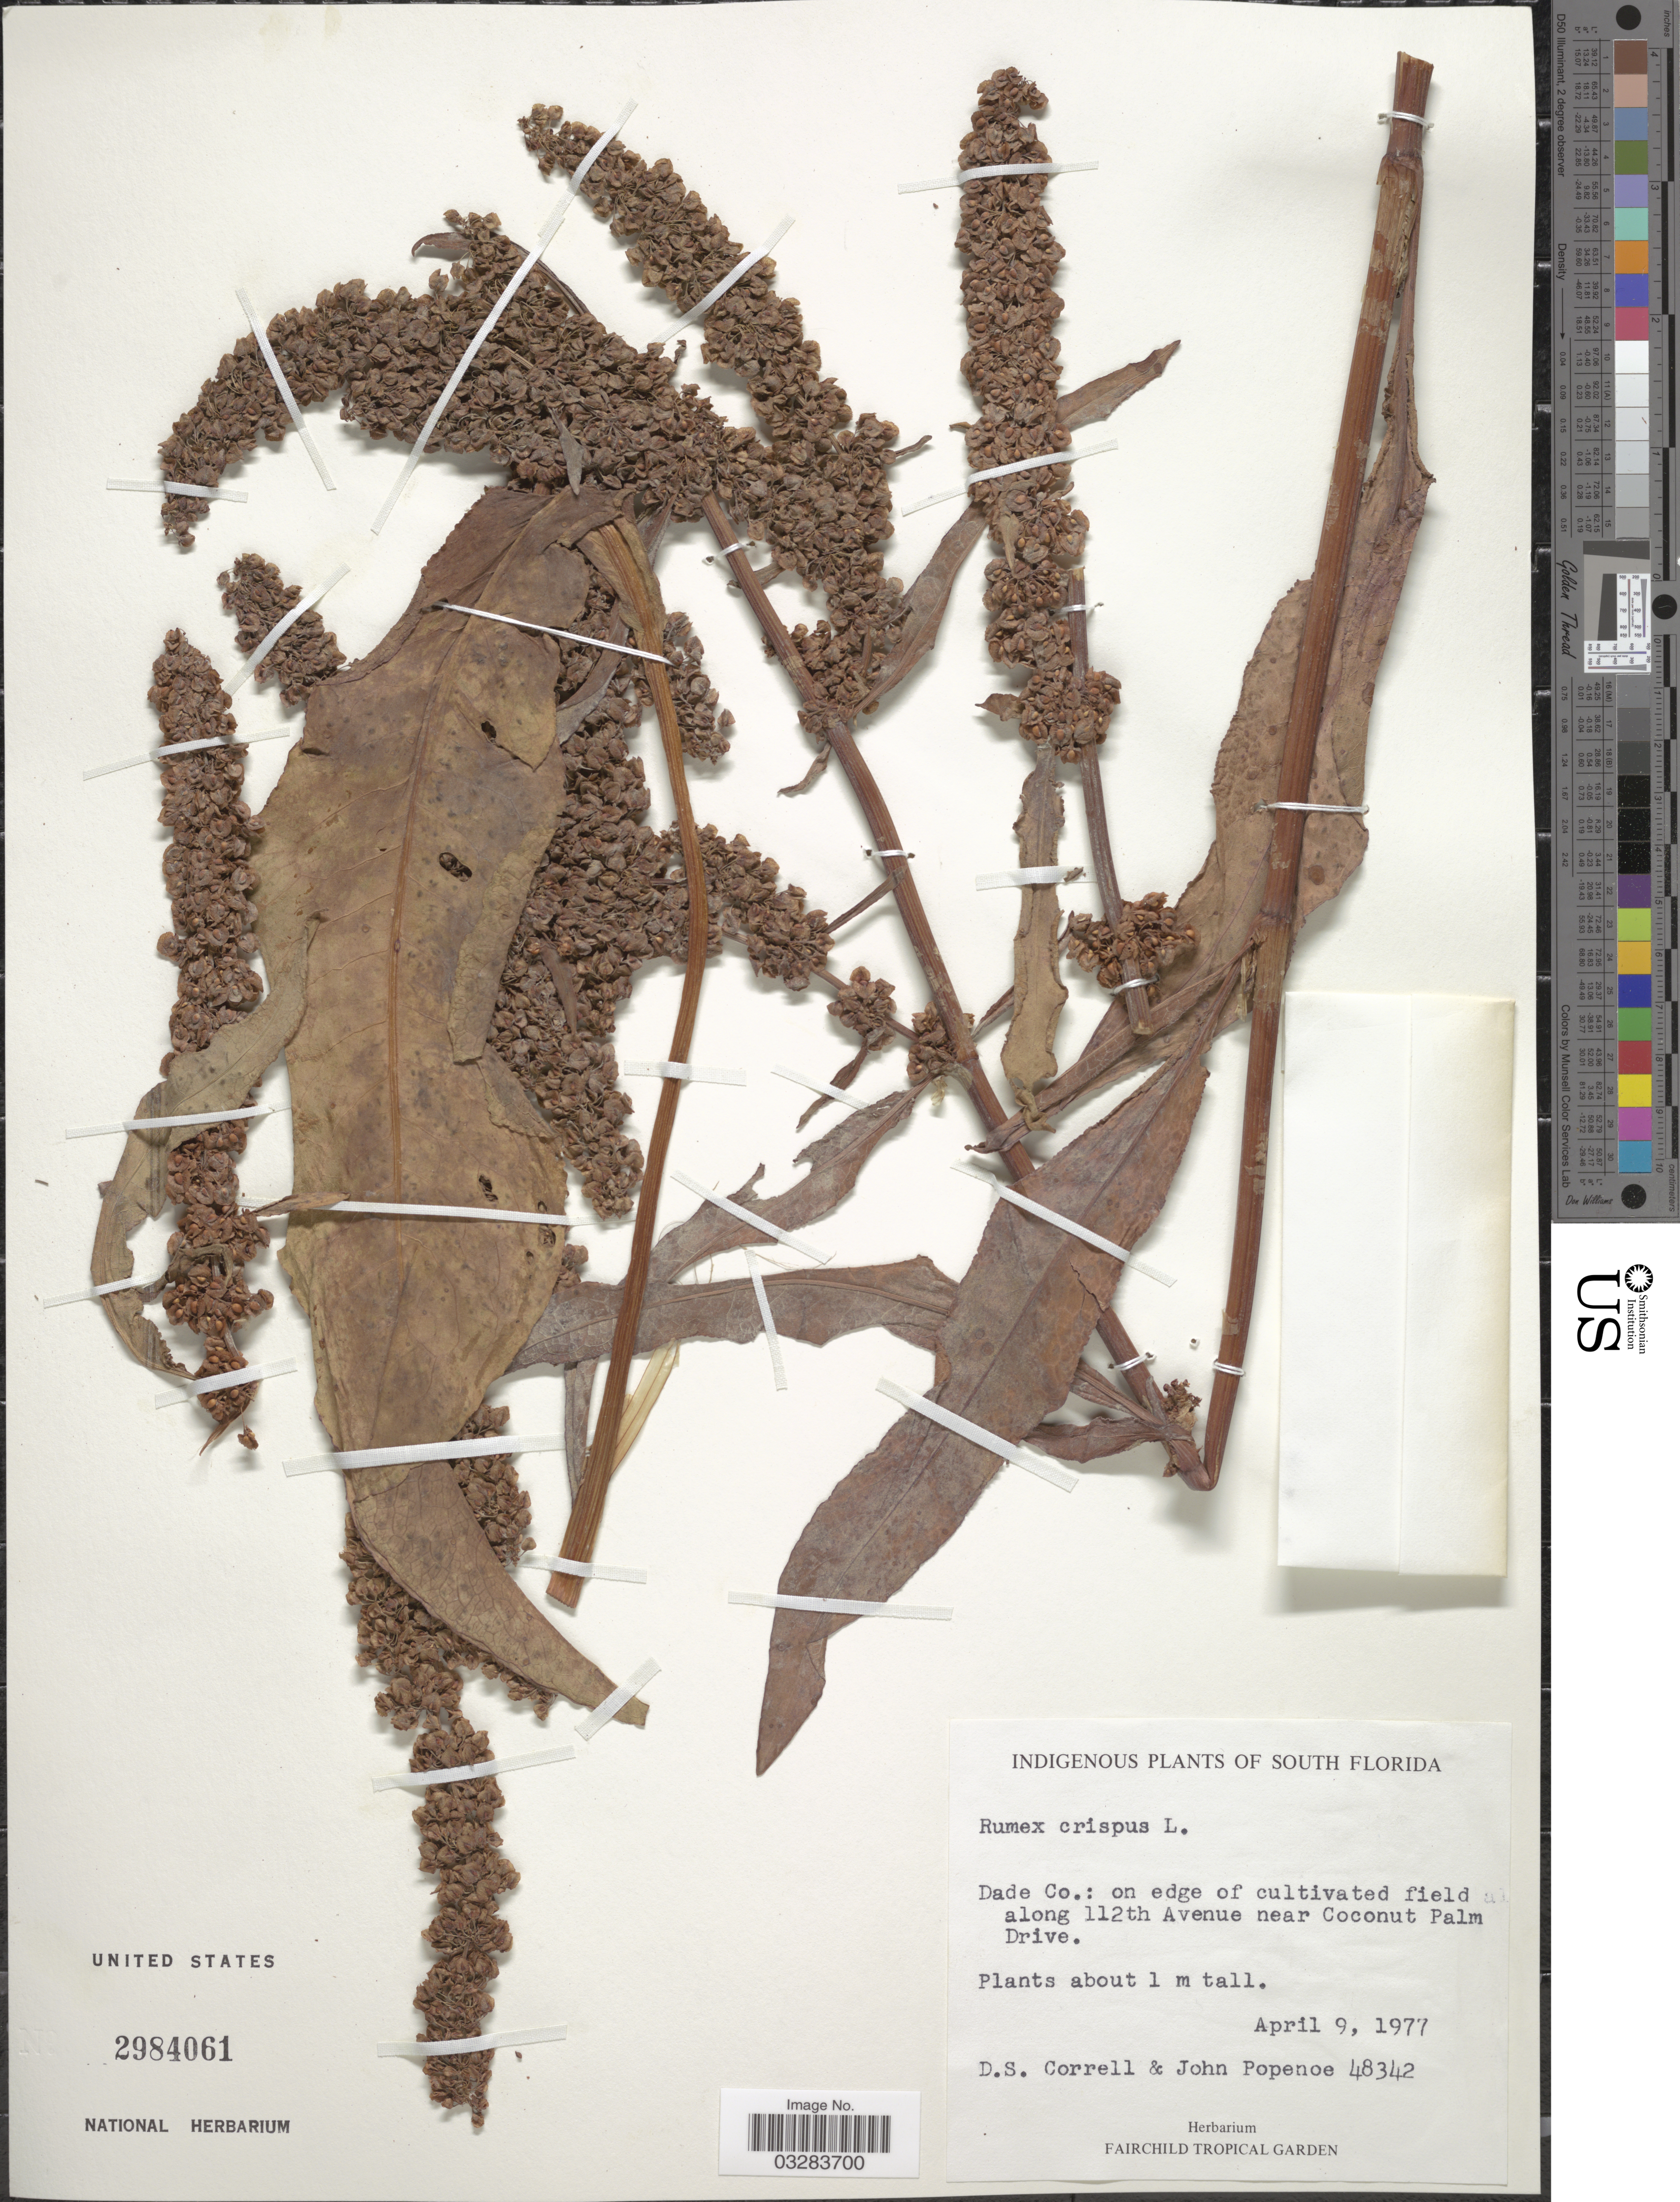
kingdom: Plantae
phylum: Tracheophyta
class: Magnoliopsida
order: Caryophyllales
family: Polygonaceae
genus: Rumex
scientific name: Rumex crispus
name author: L.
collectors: D. S. Correll & J. Popenoe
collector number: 48342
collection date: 1977-04-09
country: United States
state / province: Florida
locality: South Florida, Dade Co.: on edge of cultivated field along 112th Avenue near Coconut Palm Drive.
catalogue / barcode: US 2984061